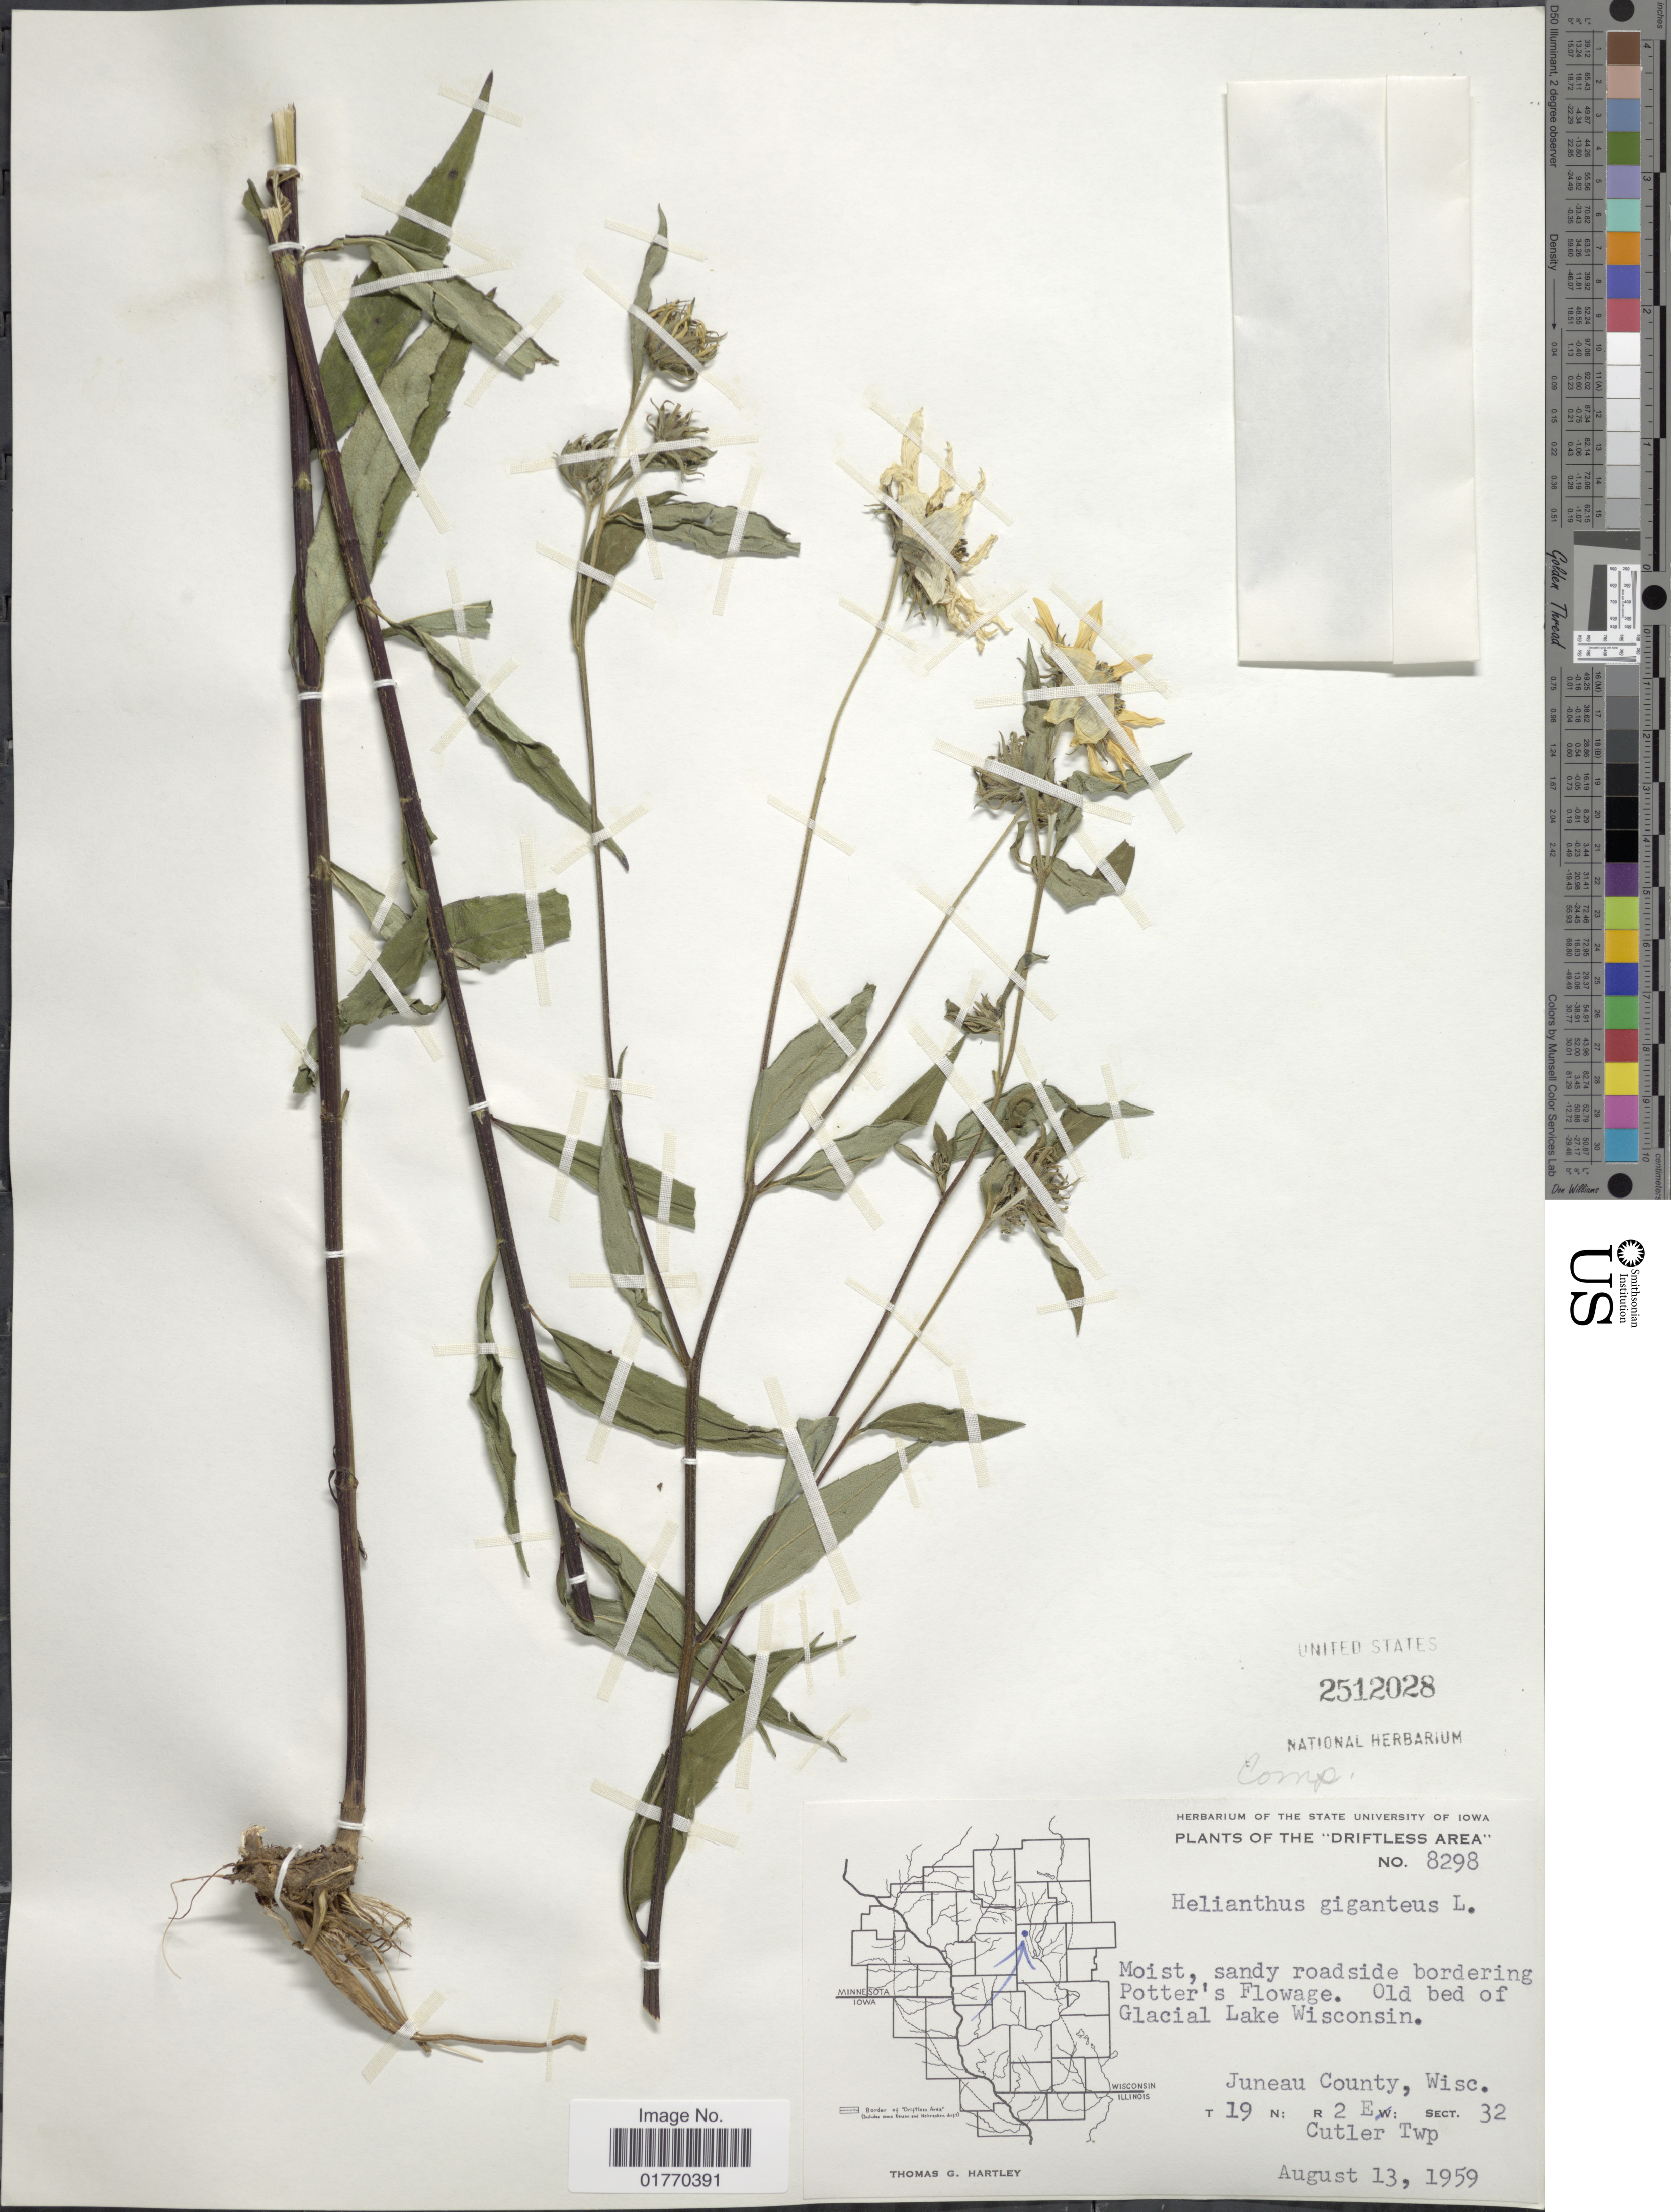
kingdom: Plantae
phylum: Tracheophyta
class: Magnoliopsida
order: Asterales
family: Asteraceae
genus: Helianthus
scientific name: Helianthus giganteus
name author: L.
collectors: T. G. Hartley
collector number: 8298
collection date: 1959-08-13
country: United States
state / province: Wisconsin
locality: Sandy roadside bordering Potter's Flowage, Old bed of Glacial Lake Wisconsin, Juneau County, Wisc., T19N, R2E Sect. 32, Cutler Twp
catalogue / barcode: US 2512028